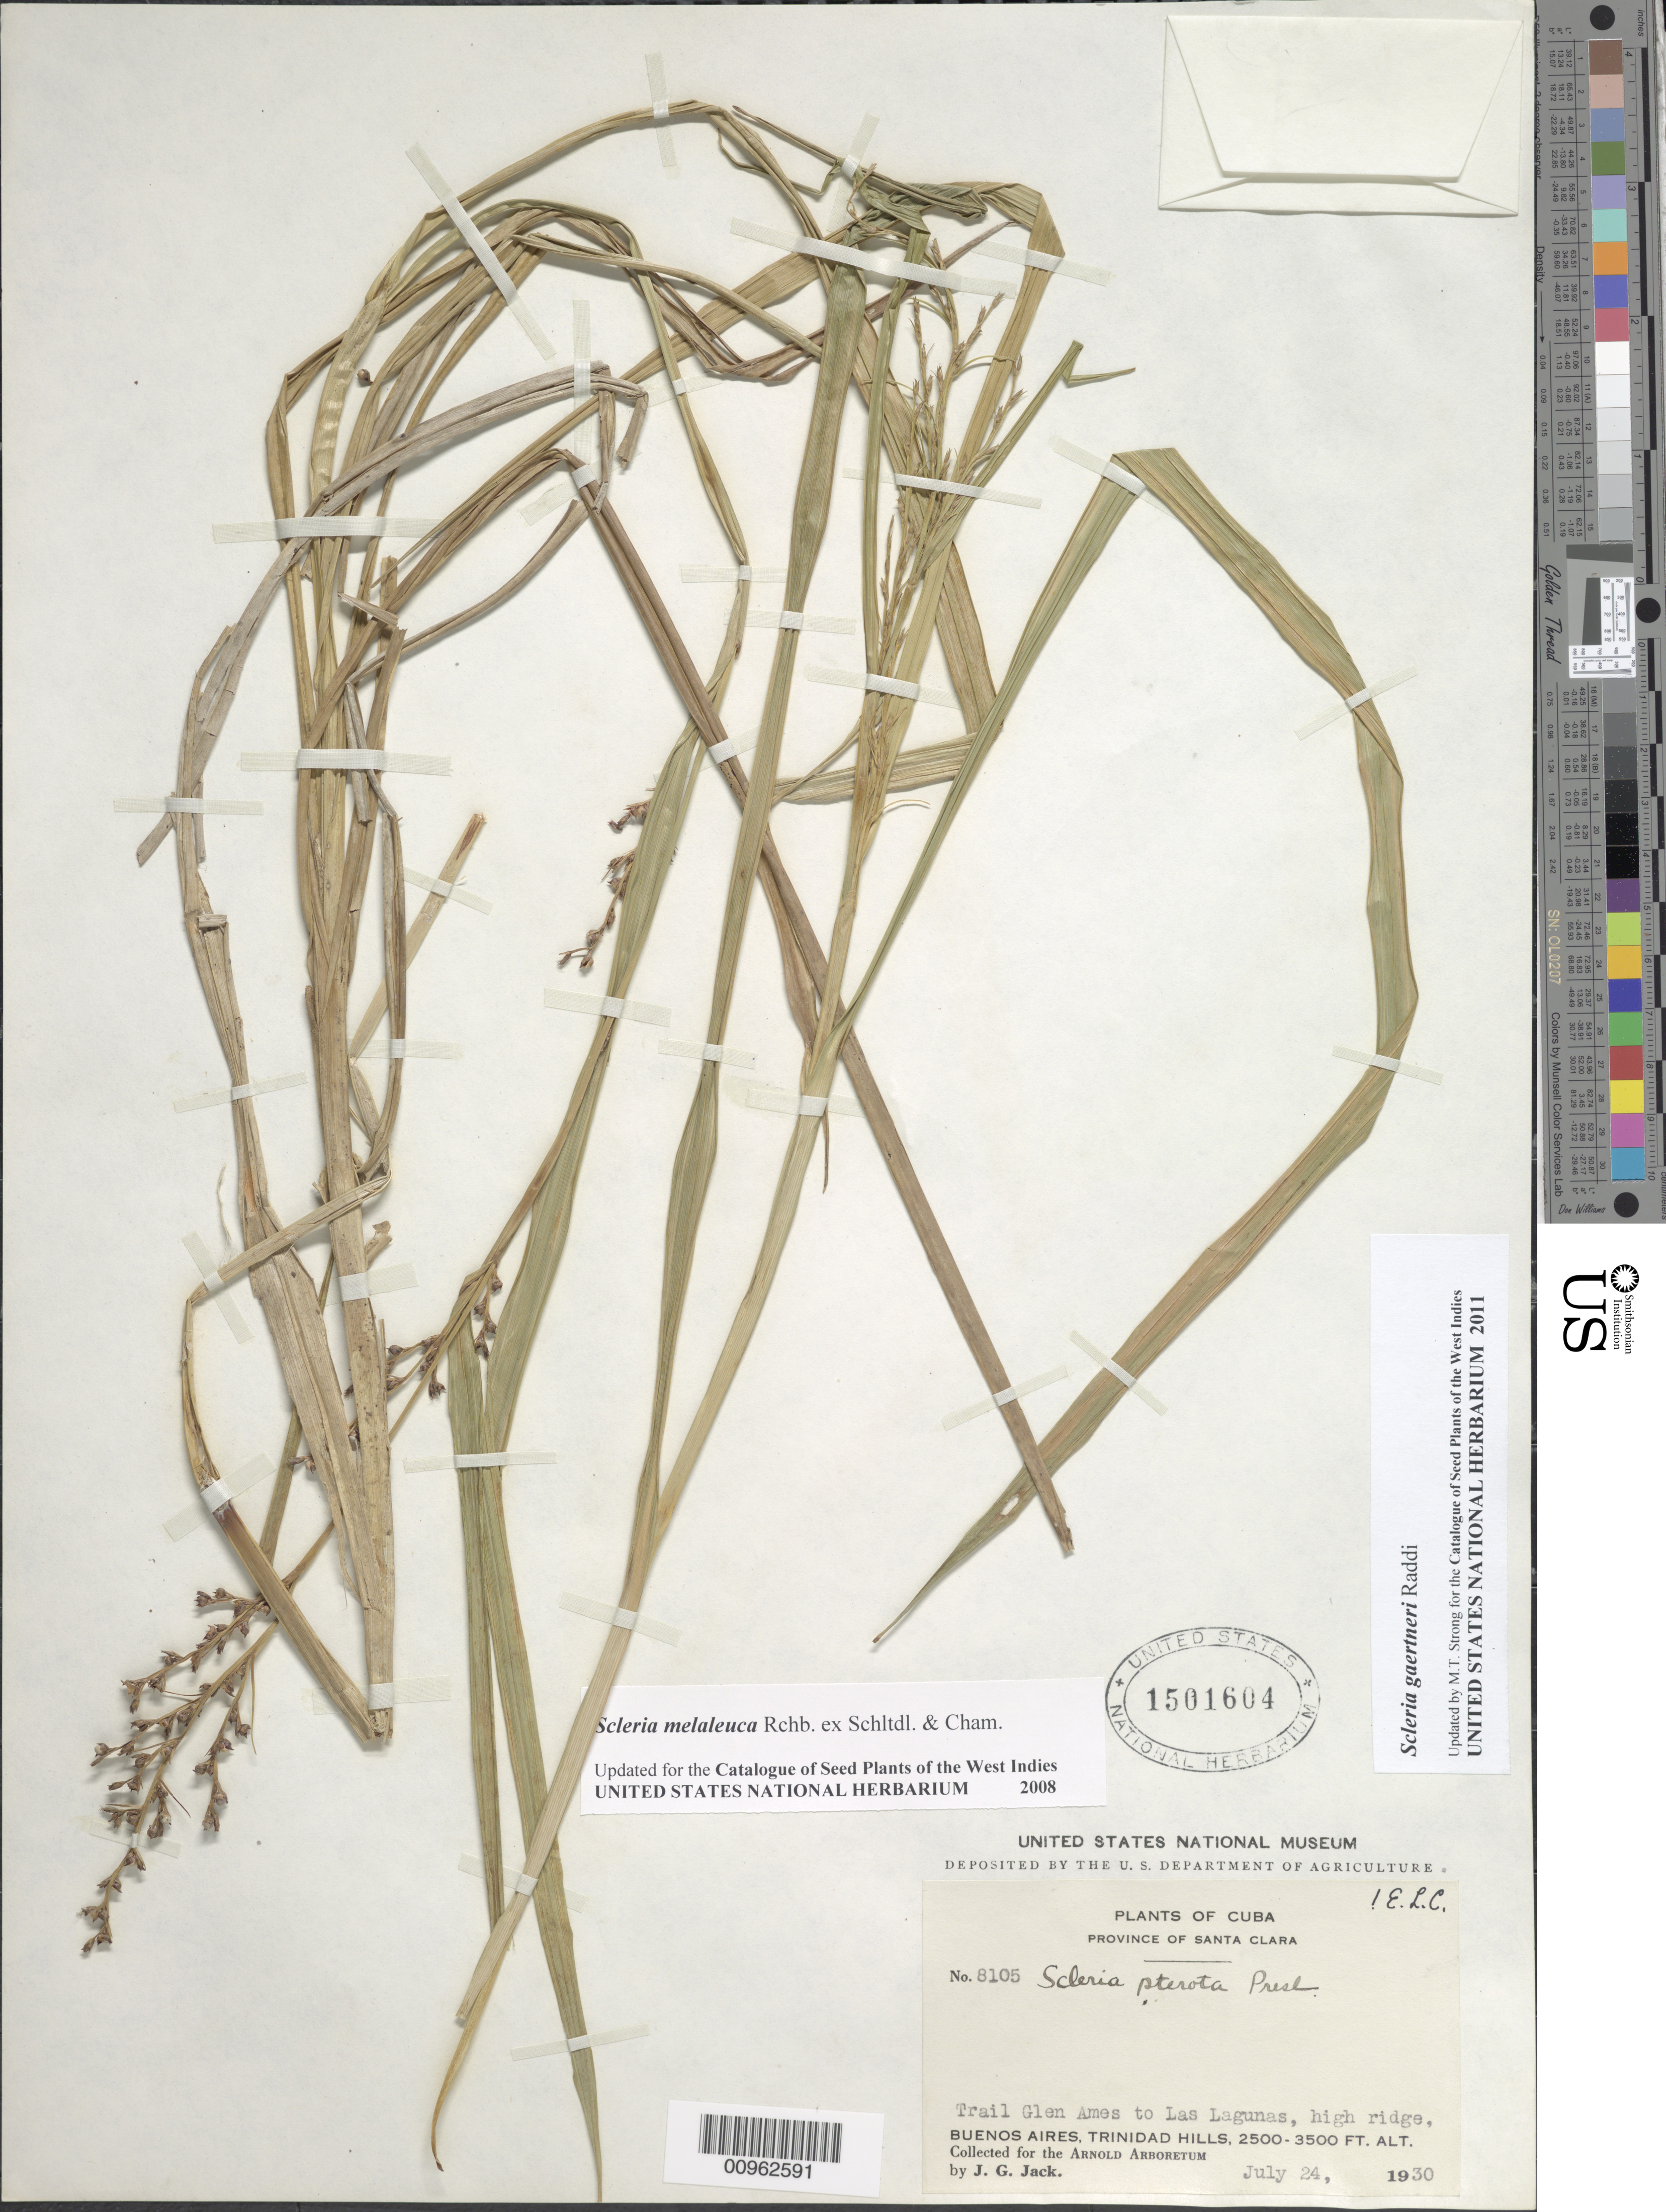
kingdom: Plantae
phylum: Tracheophyta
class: Liliopsida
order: Poales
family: Cyperaceae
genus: Scleria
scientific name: Scleria gaertneri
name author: Raddi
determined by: Strong, M. T., (US), Smithsonian Institution - National Museum of Natural History (UNITED STATES)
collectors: J. G. Jack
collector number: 8105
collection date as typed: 24 Jul 1930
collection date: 1930-07-24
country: Cuba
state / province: Las Villas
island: Cuba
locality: Trail Glen Ames to Las Lagunas, high ridge; Buenos Aires, Trinidad Hills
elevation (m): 762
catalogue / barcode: US 1501604